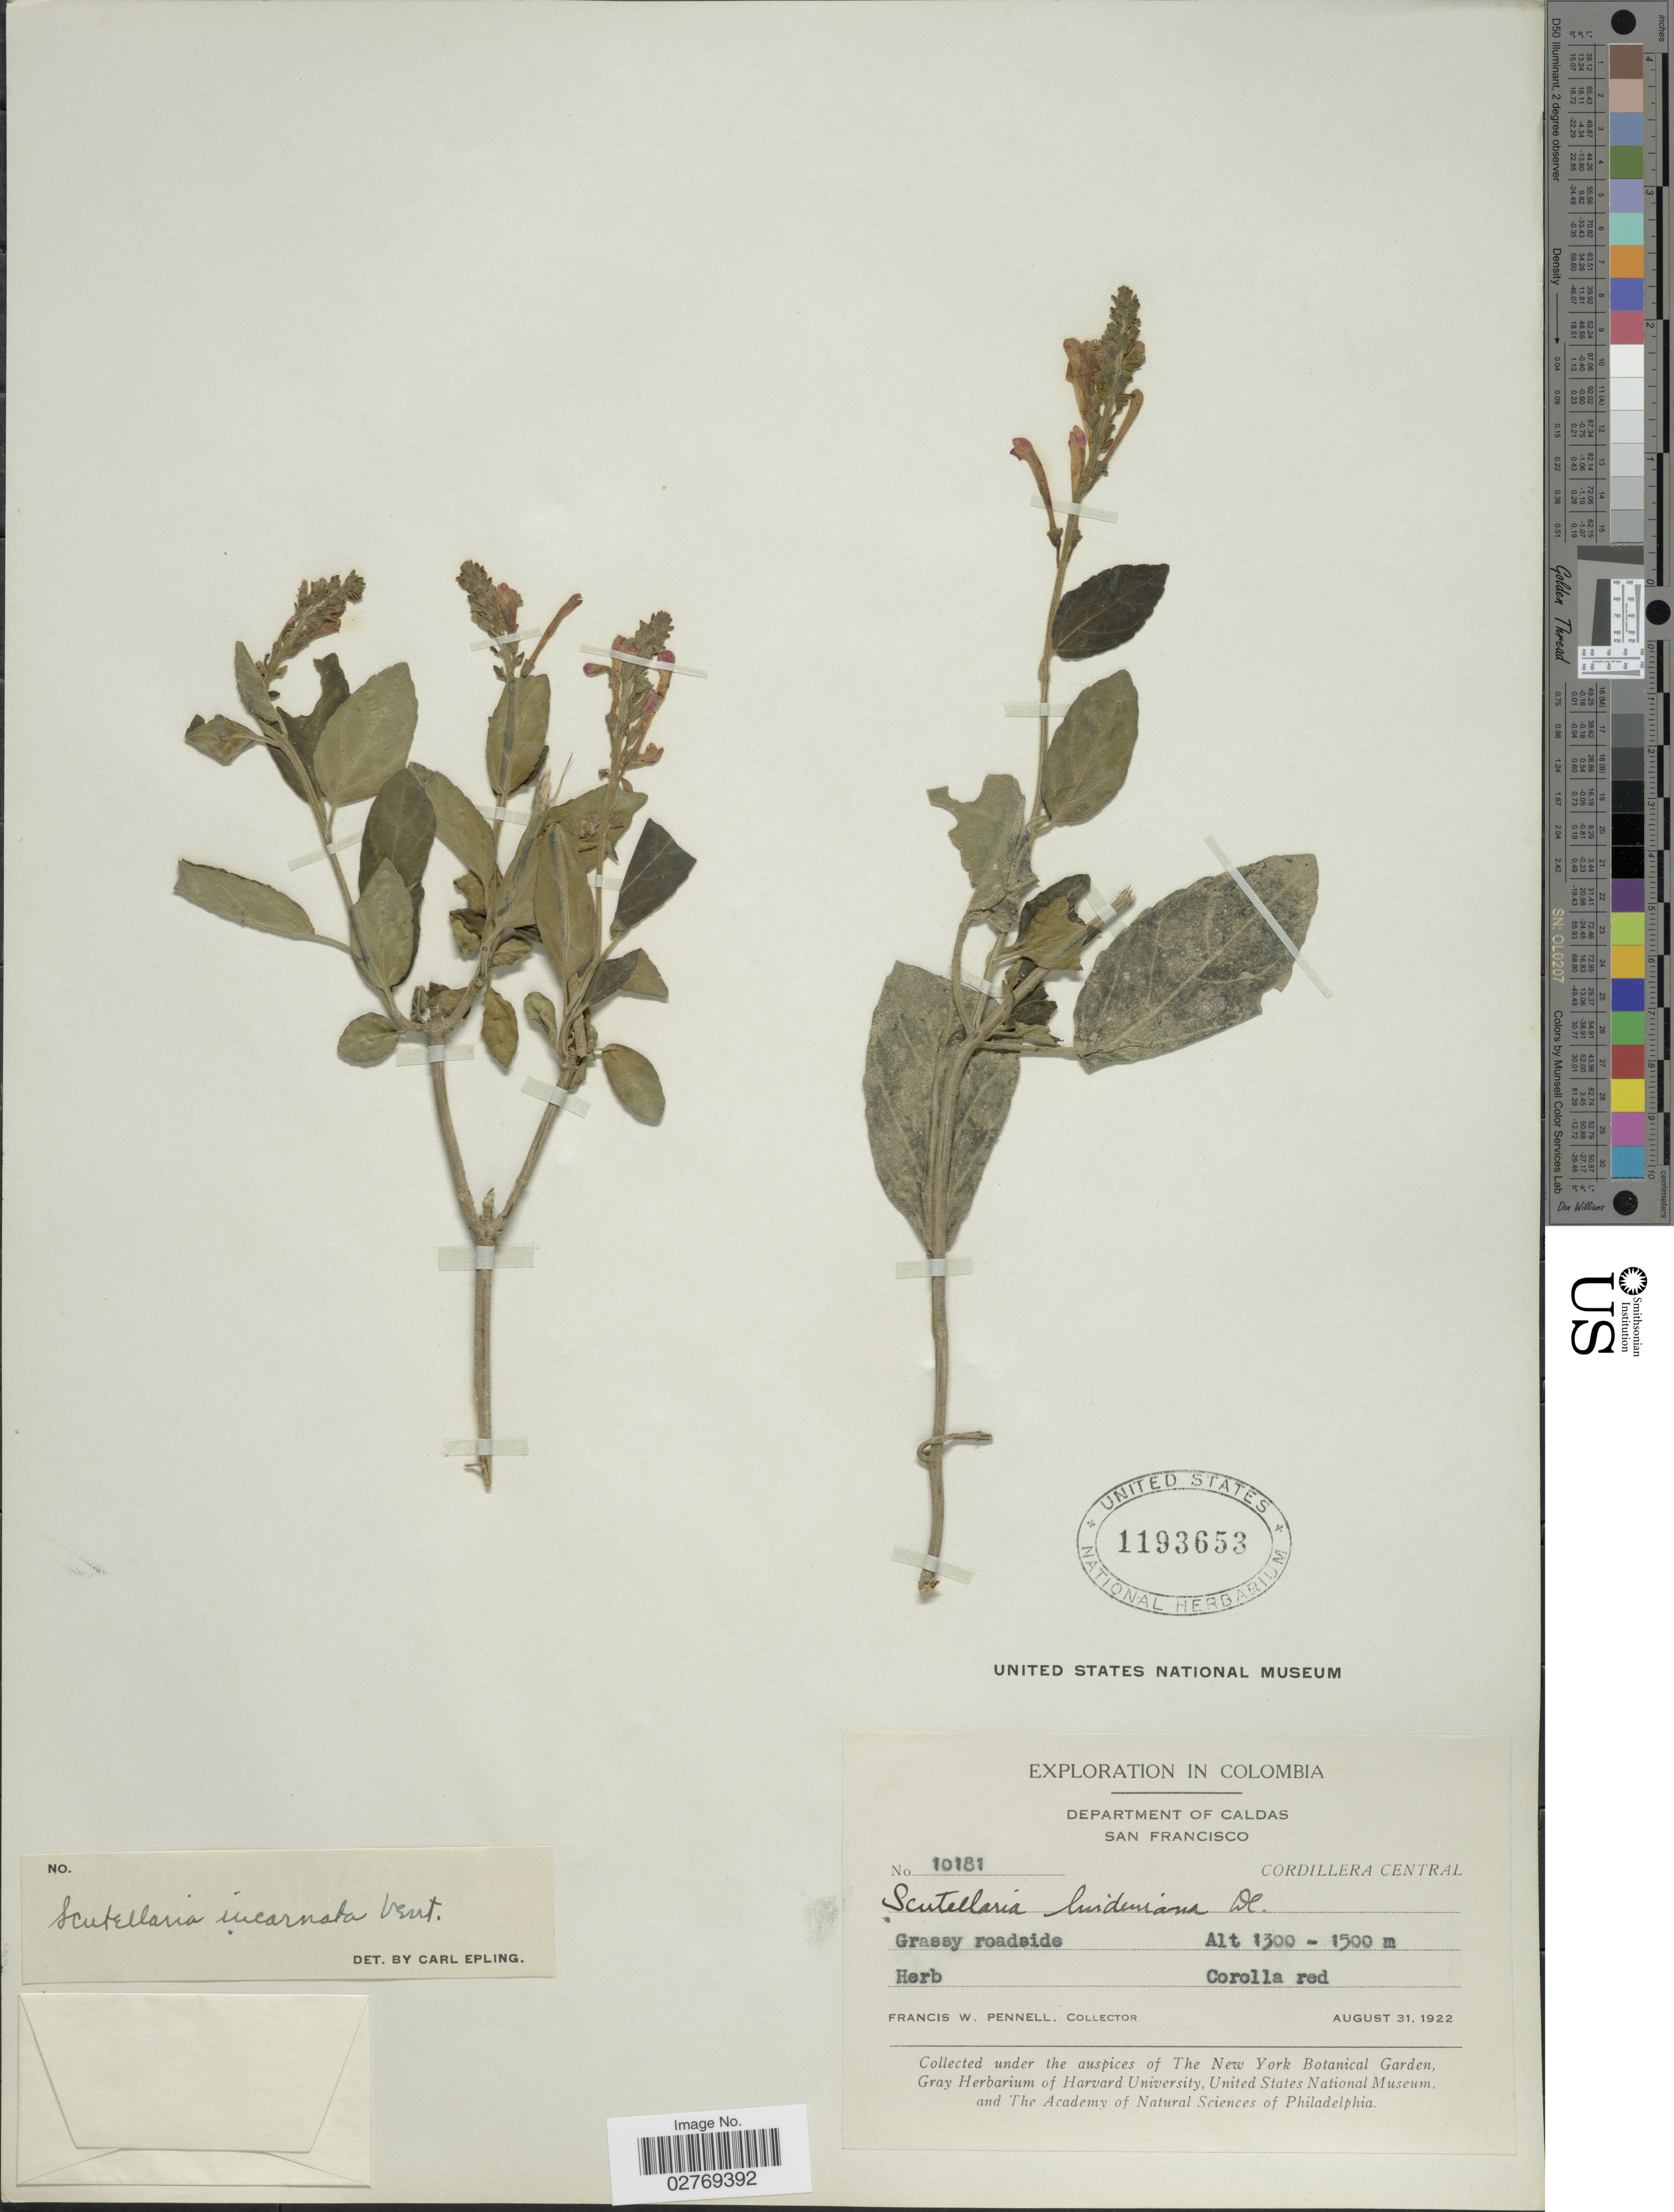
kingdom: Plantae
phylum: Tracheophyta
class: Magnoliopsida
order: Lamiales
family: Lamiaceae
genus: Scutellaria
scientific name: Scutellaria incarnata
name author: Vent.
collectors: F. W. Pennell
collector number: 10181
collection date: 1922-08-31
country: Colombia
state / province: Caldas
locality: Department of Caldas, San Francisco, Cordillera Central.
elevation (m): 1300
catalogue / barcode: US 1193653